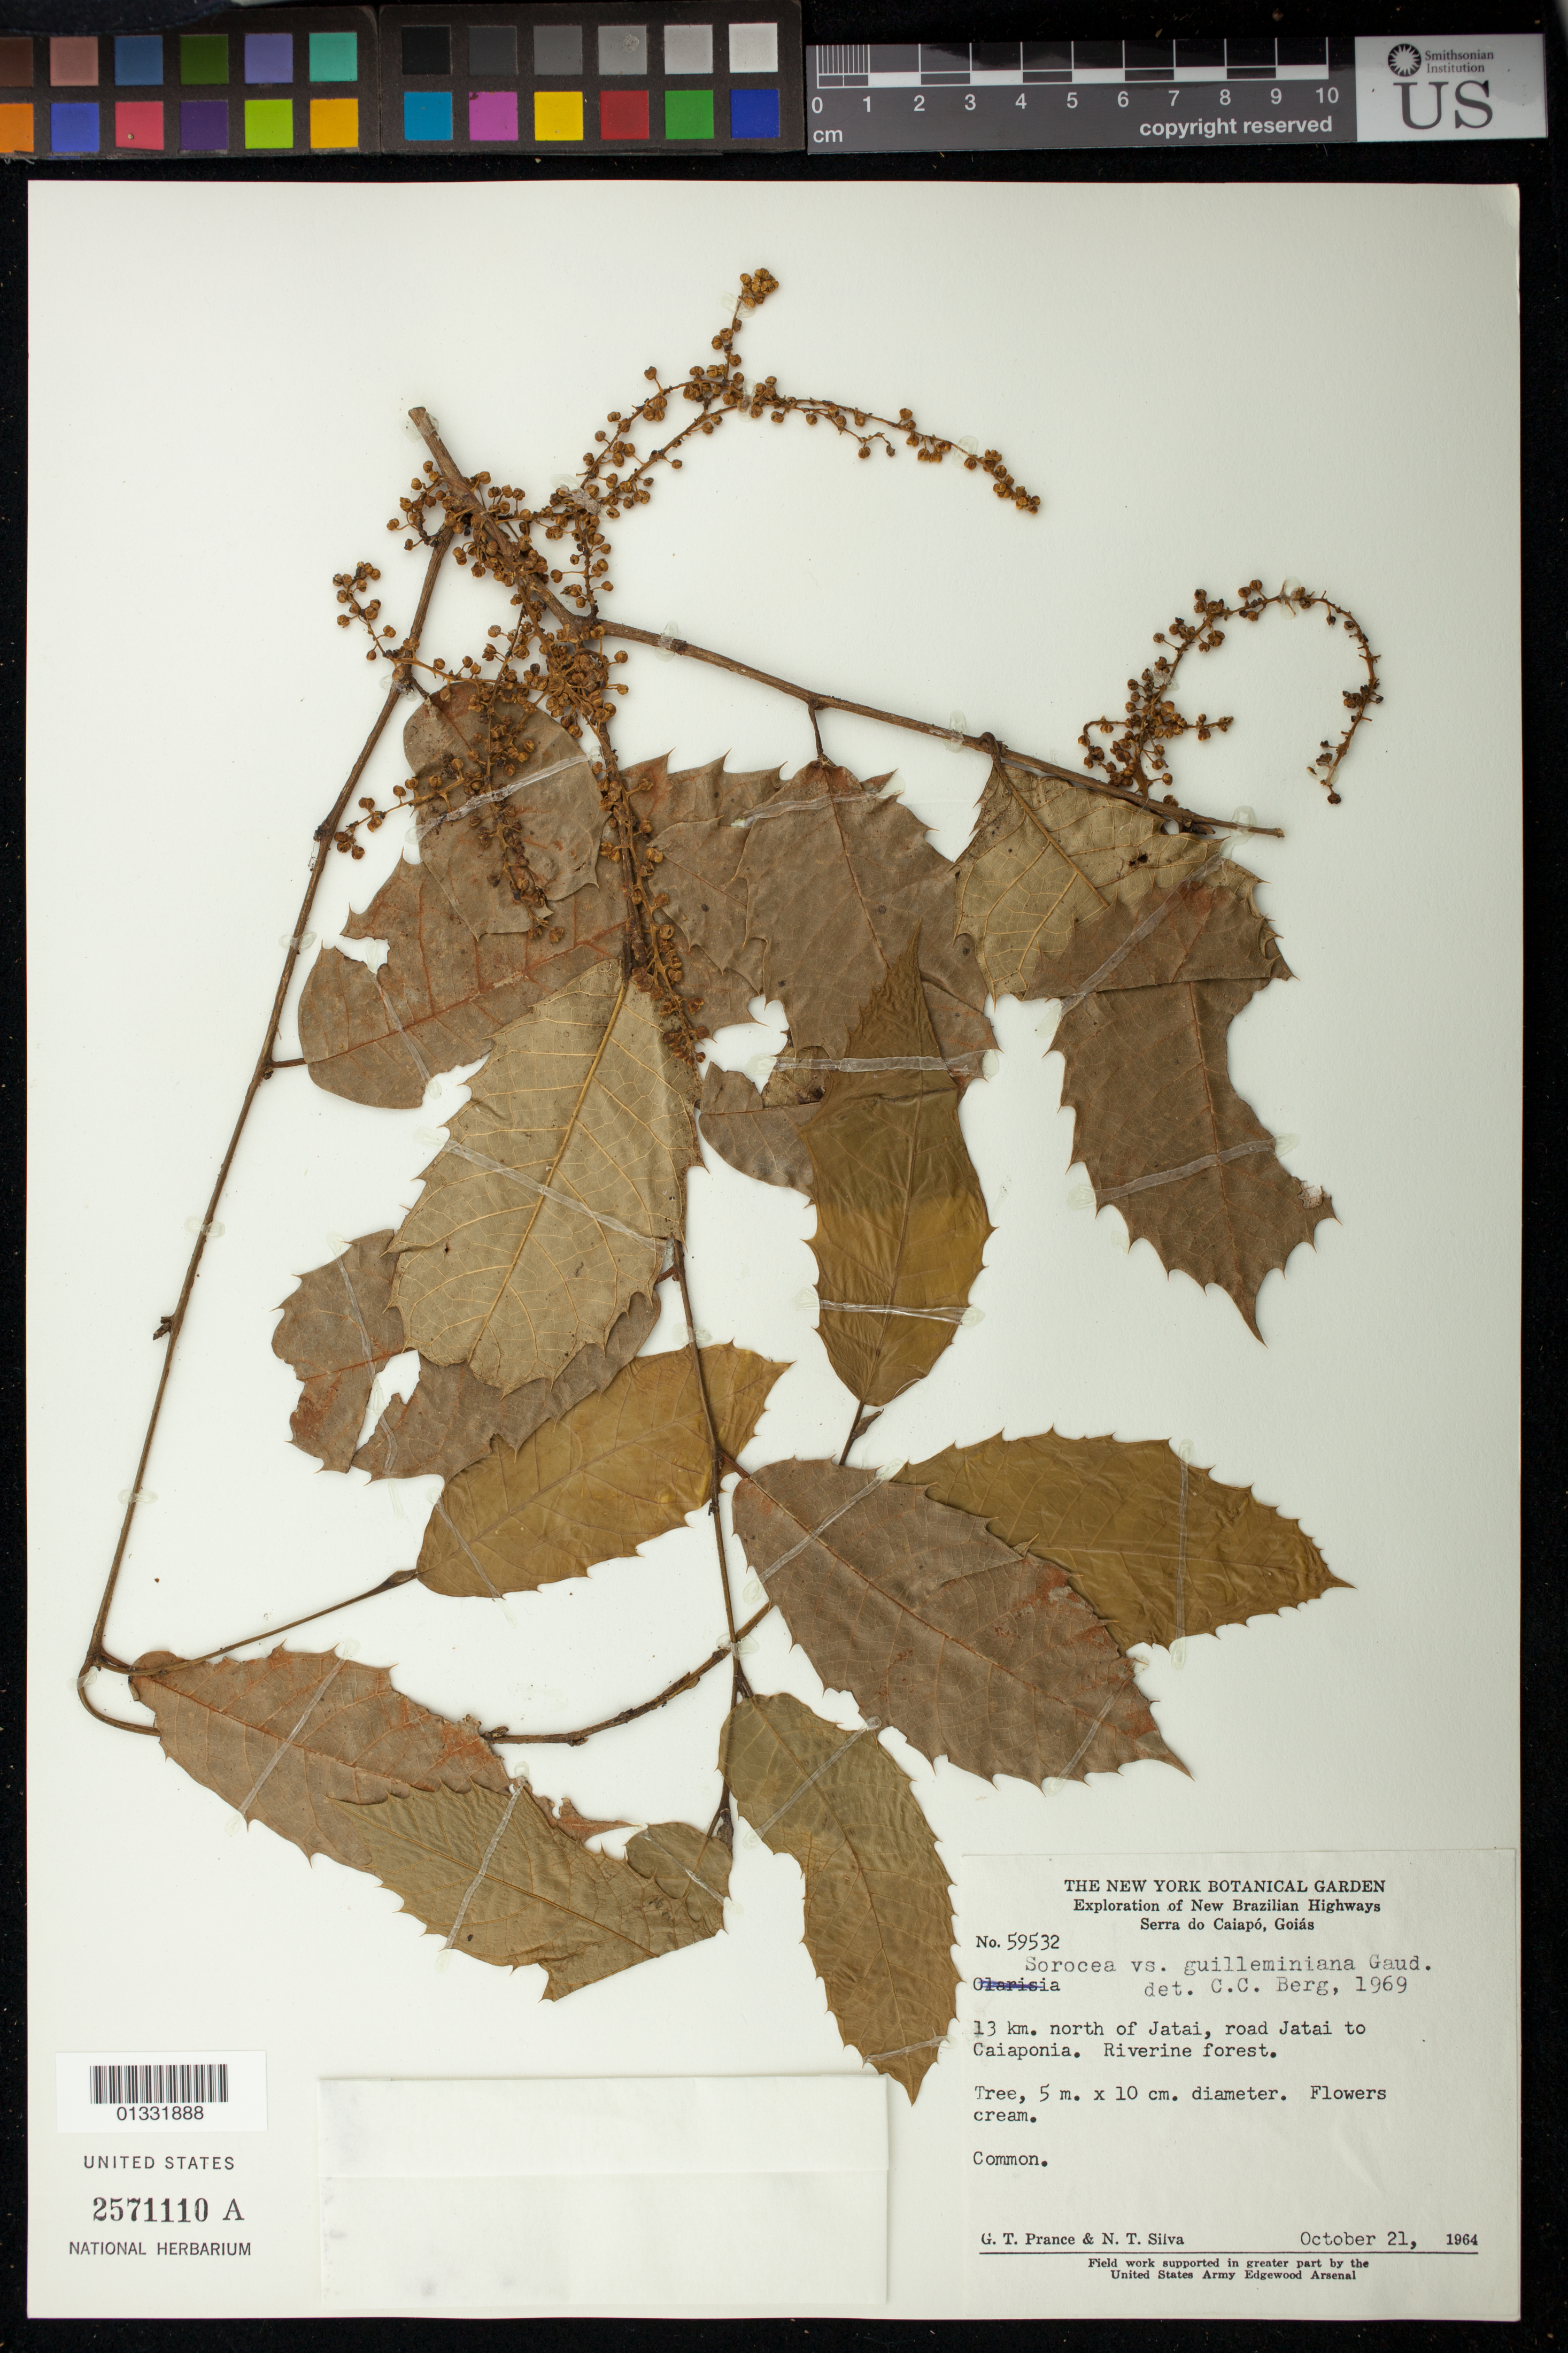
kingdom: Plantae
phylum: Tracheophyta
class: Magnoliopsida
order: Rosales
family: Moraceae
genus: Sorocea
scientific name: Sorocea guilleminiana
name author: Gaudich.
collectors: G. T. Prance & N. T. Silva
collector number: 59532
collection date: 1964-09-21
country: Brazil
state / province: Goiás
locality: Serra do Caiapó; 13 km north of Jatai, road Jatai to Caiaponia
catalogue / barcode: US 2571110A